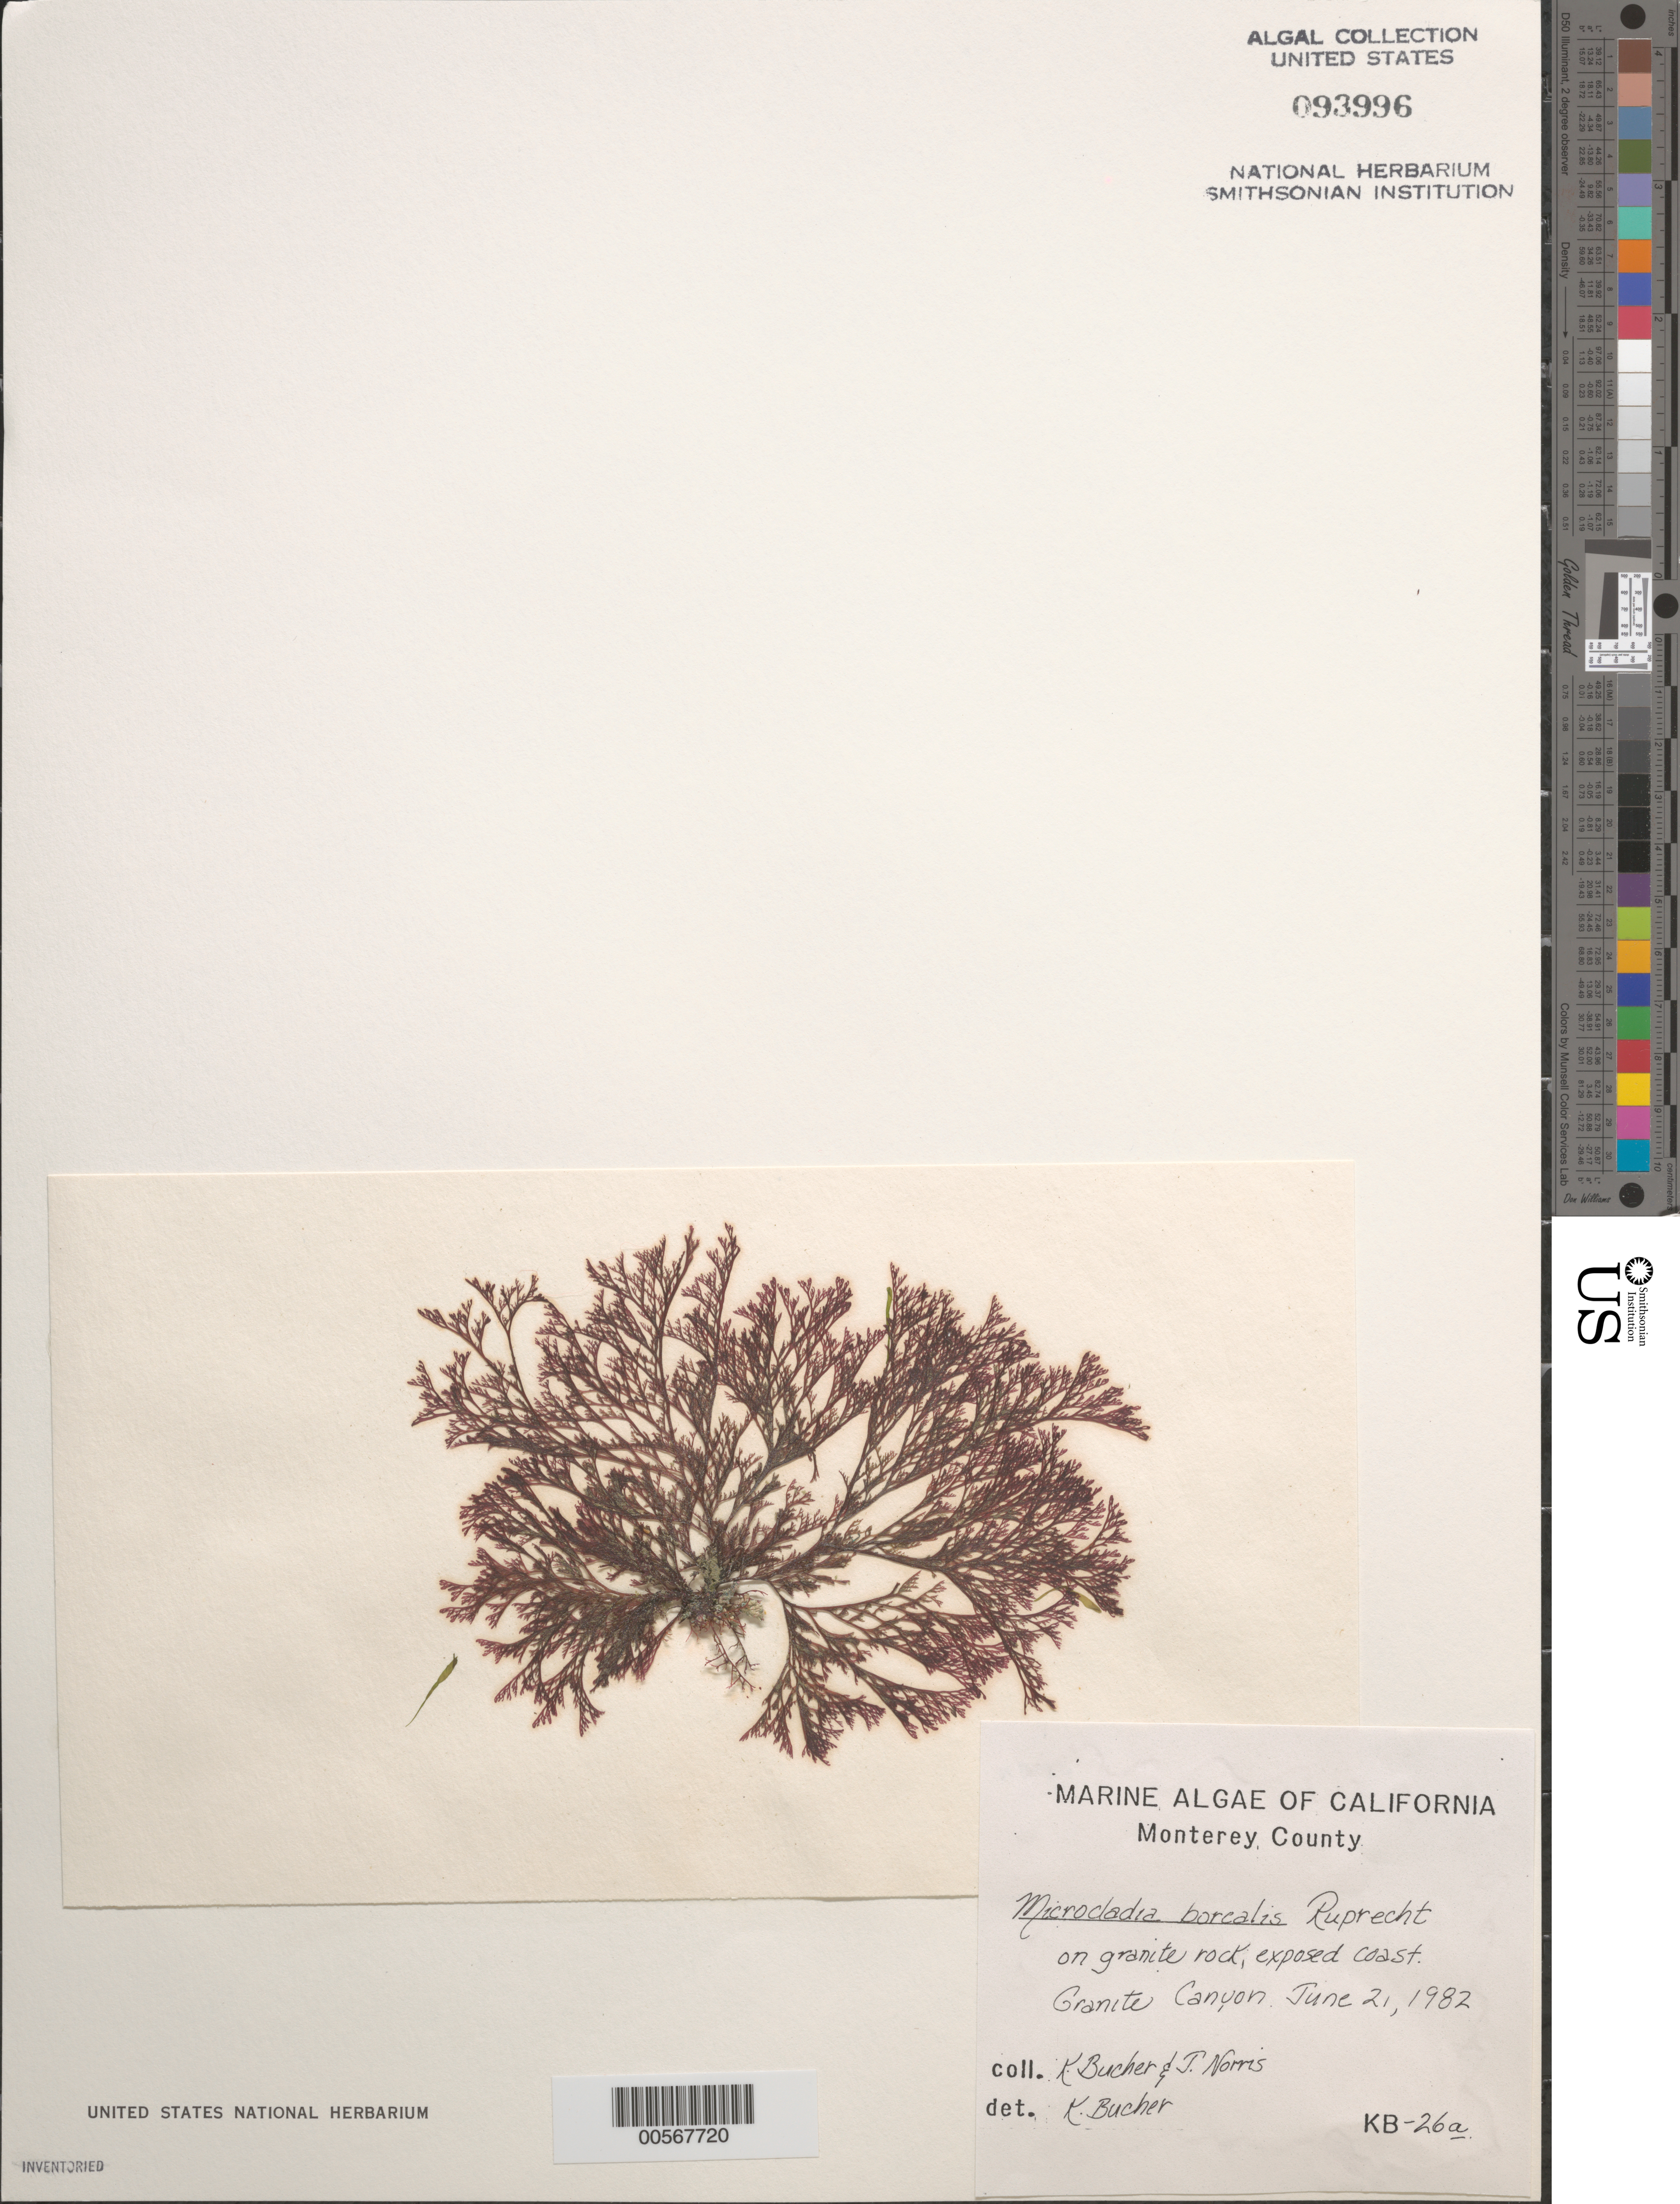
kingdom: Plantae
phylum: Rhodophyta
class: Florideophyceae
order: Ceramiales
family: Ceramiaceae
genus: Microcladia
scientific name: Microcladia borealis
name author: Rupr.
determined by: Bucher, Katina E.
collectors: K. E. Bucher & J. N. Norris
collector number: KB-26a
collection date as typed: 21 Jun 1982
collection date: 1982-06-21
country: United States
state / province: California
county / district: Monterey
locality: Granite Canyon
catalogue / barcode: US 93996